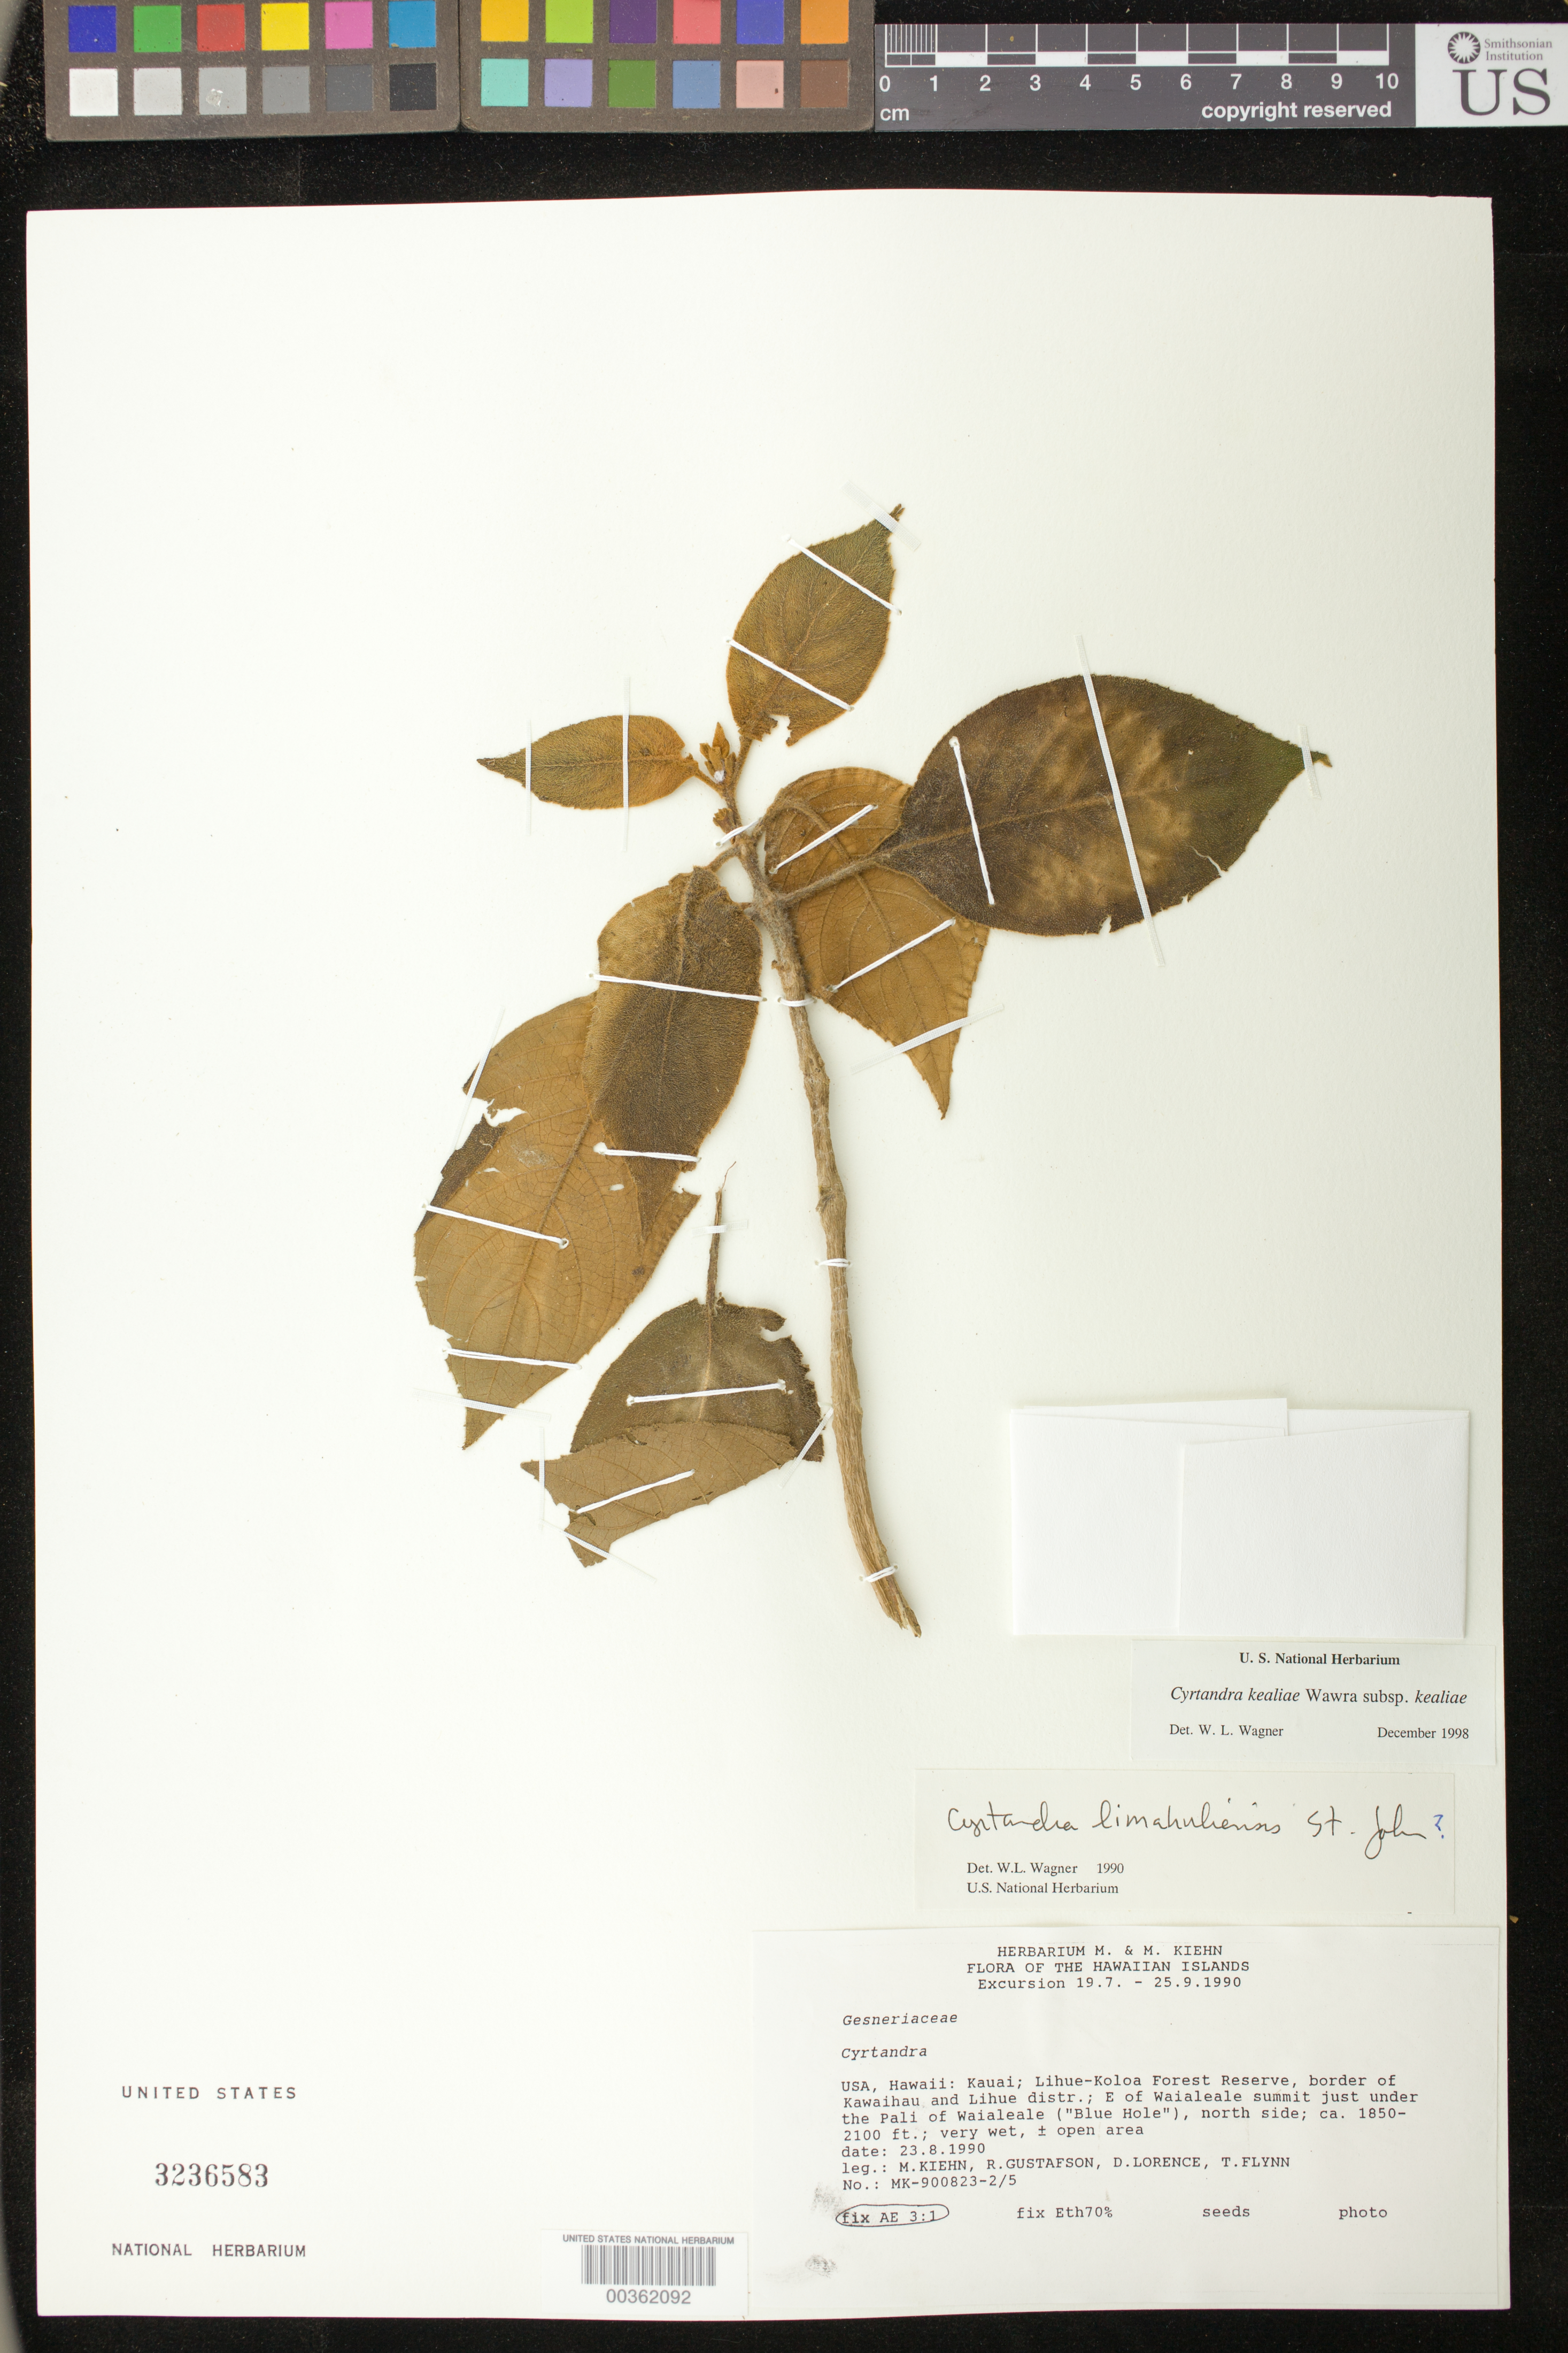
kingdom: Plantae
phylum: Tracheophyta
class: Magnoliopsida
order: Lamiales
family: Gesneriaceae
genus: Cyrtandra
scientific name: Cyrtandra kealiae subsp. kealiae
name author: Wawra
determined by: Wagner, W. L., (BOT), Smithsonian Institution - National Museum of Natural History (UNITED STATES)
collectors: M. Kiehn, R. Gustafson, D. Lorence & T. W. Flynn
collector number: MK-900823-2/5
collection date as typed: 23 Aug 1990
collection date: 1990-08-23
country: United States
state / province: Hawaii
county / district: Kauai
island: Kaua'i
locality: Lihue-Koloa Forest Reserve, border of Kawaihau and Lihue distr.; E of Waialeale summit just under the Pali of Waialeale ("Blue Hole"), north side.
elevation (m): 564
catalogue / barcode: US 3236583